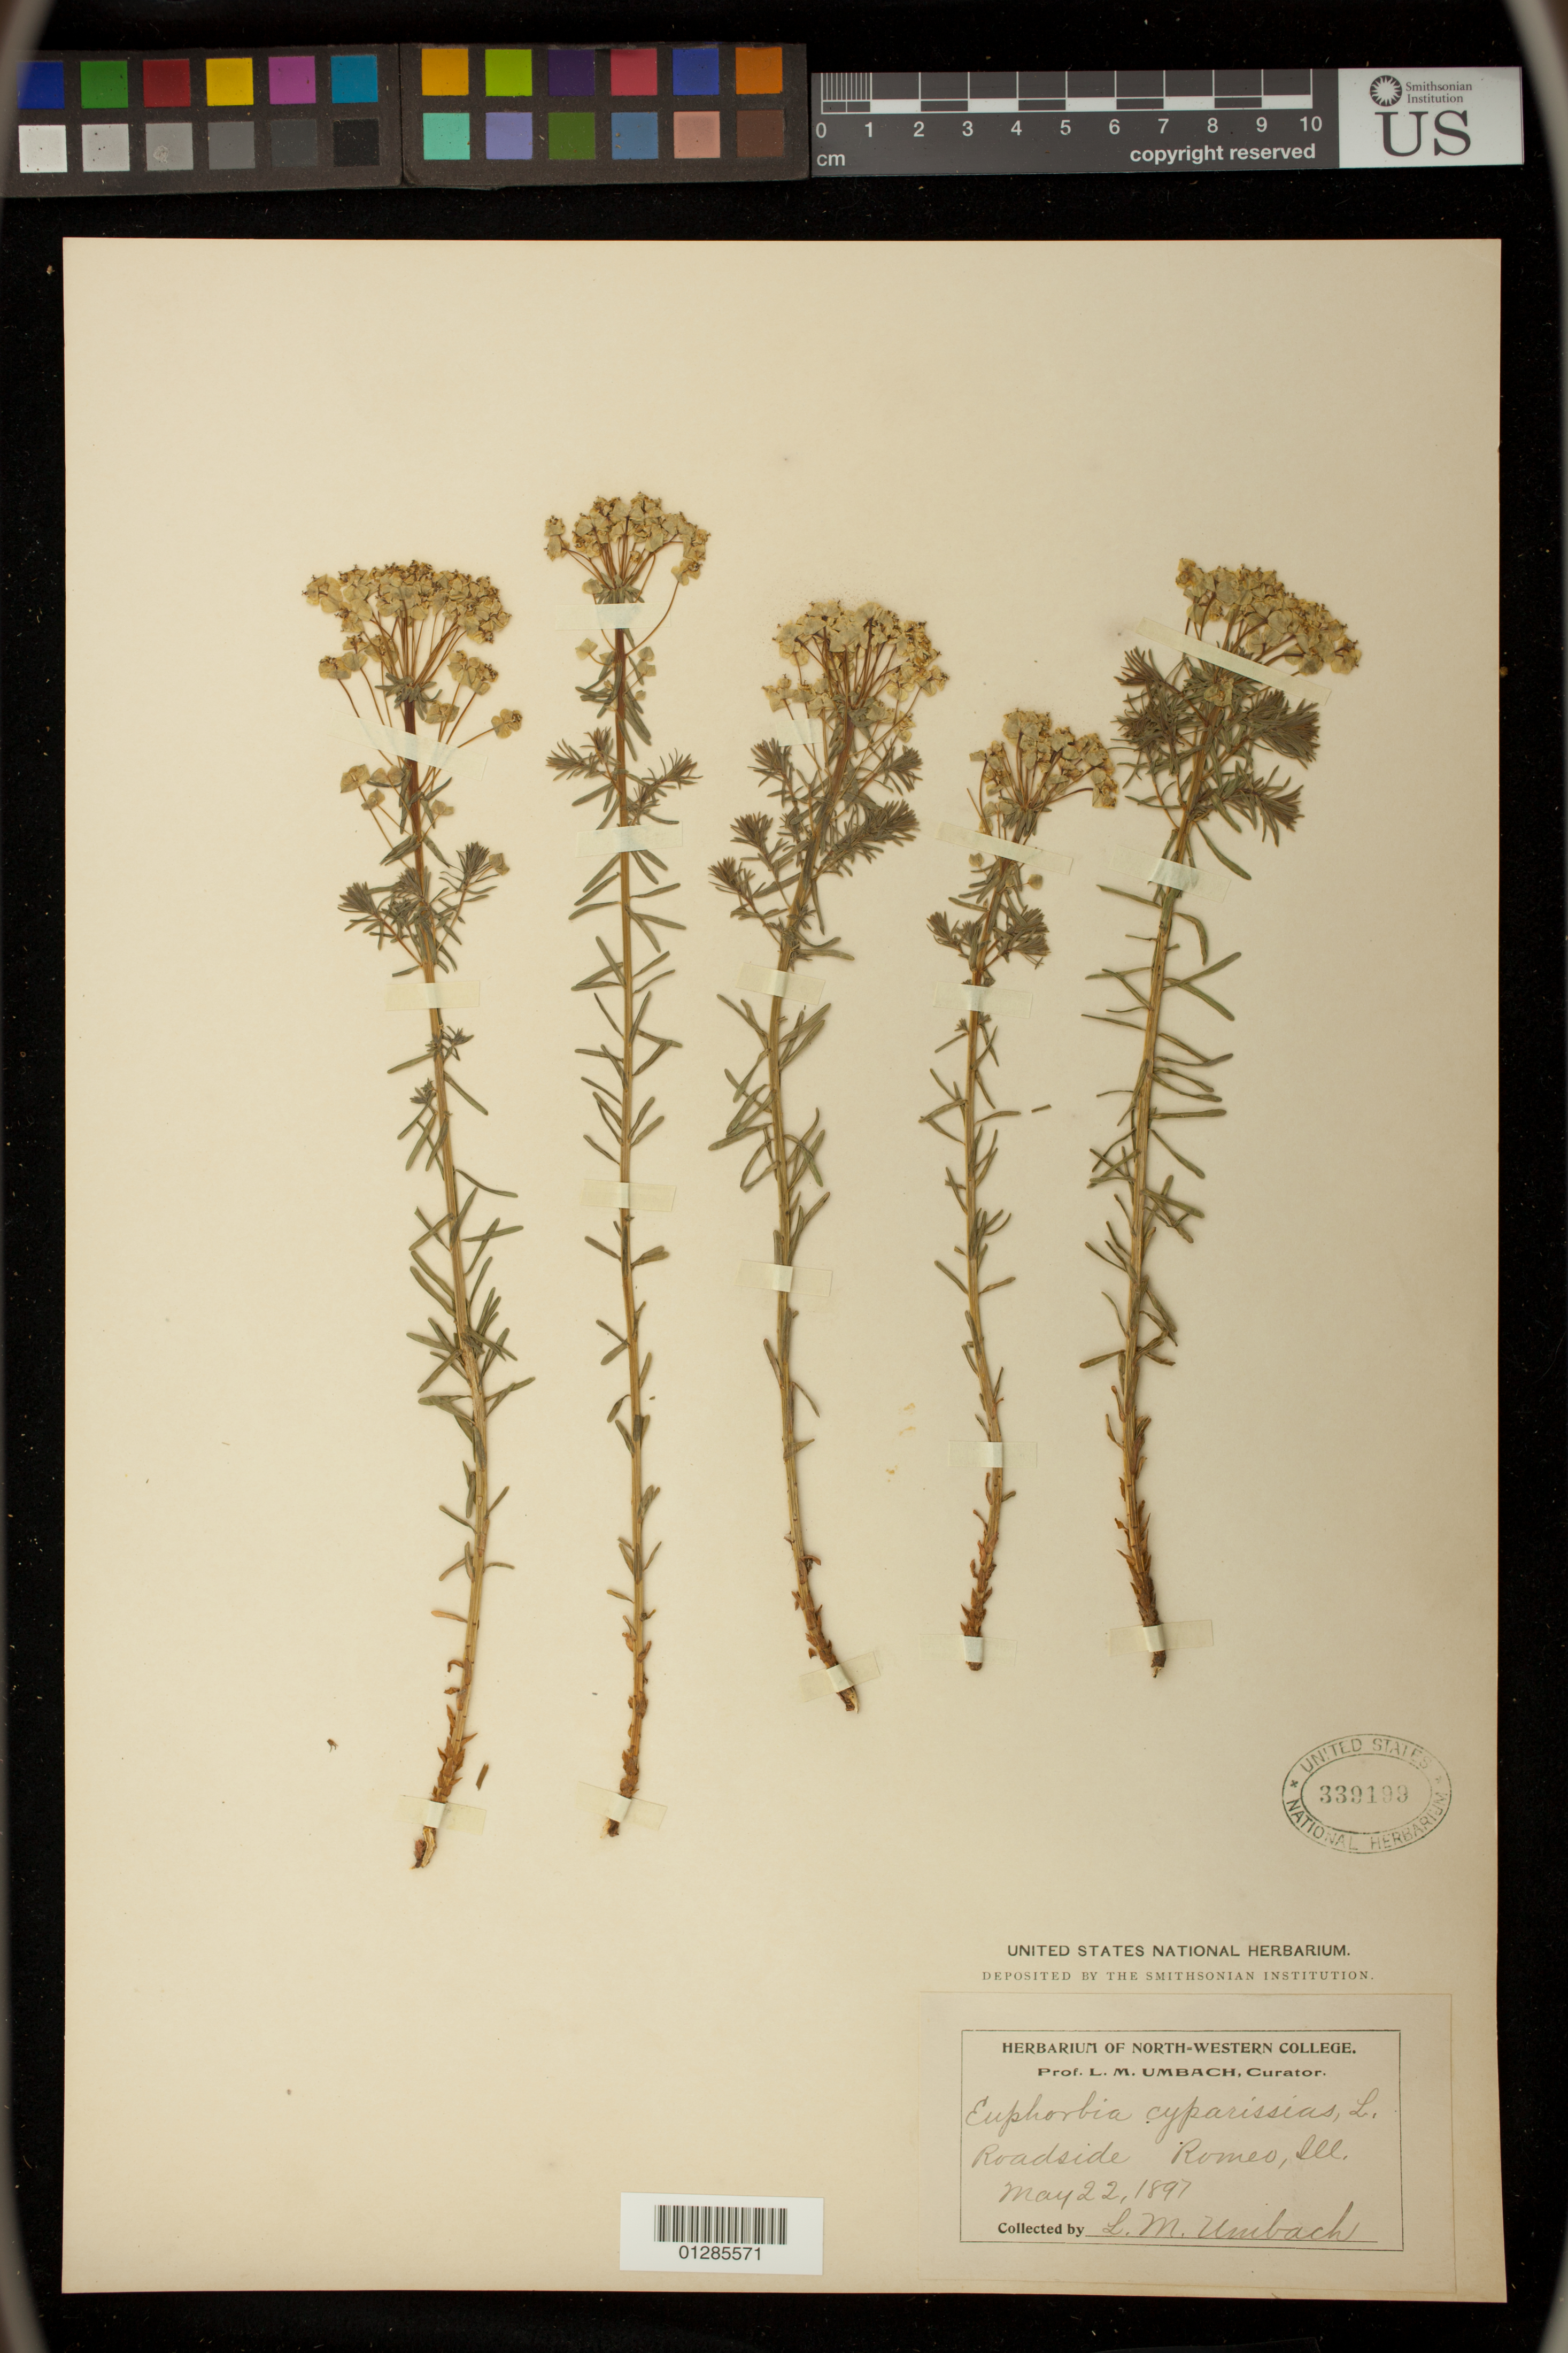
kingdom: Plantae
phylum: Tracheophyta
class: Magnoliopsida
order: Malpighiales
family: Euphorbiaceae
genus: Euphorbia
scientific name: Euphorbia cyparissias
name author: L.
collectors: L. M. Umbach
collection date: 1897-05-22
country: United States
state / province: Illinois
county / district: Will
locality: Roadside Romeo, Ill.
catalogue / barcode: US 339193